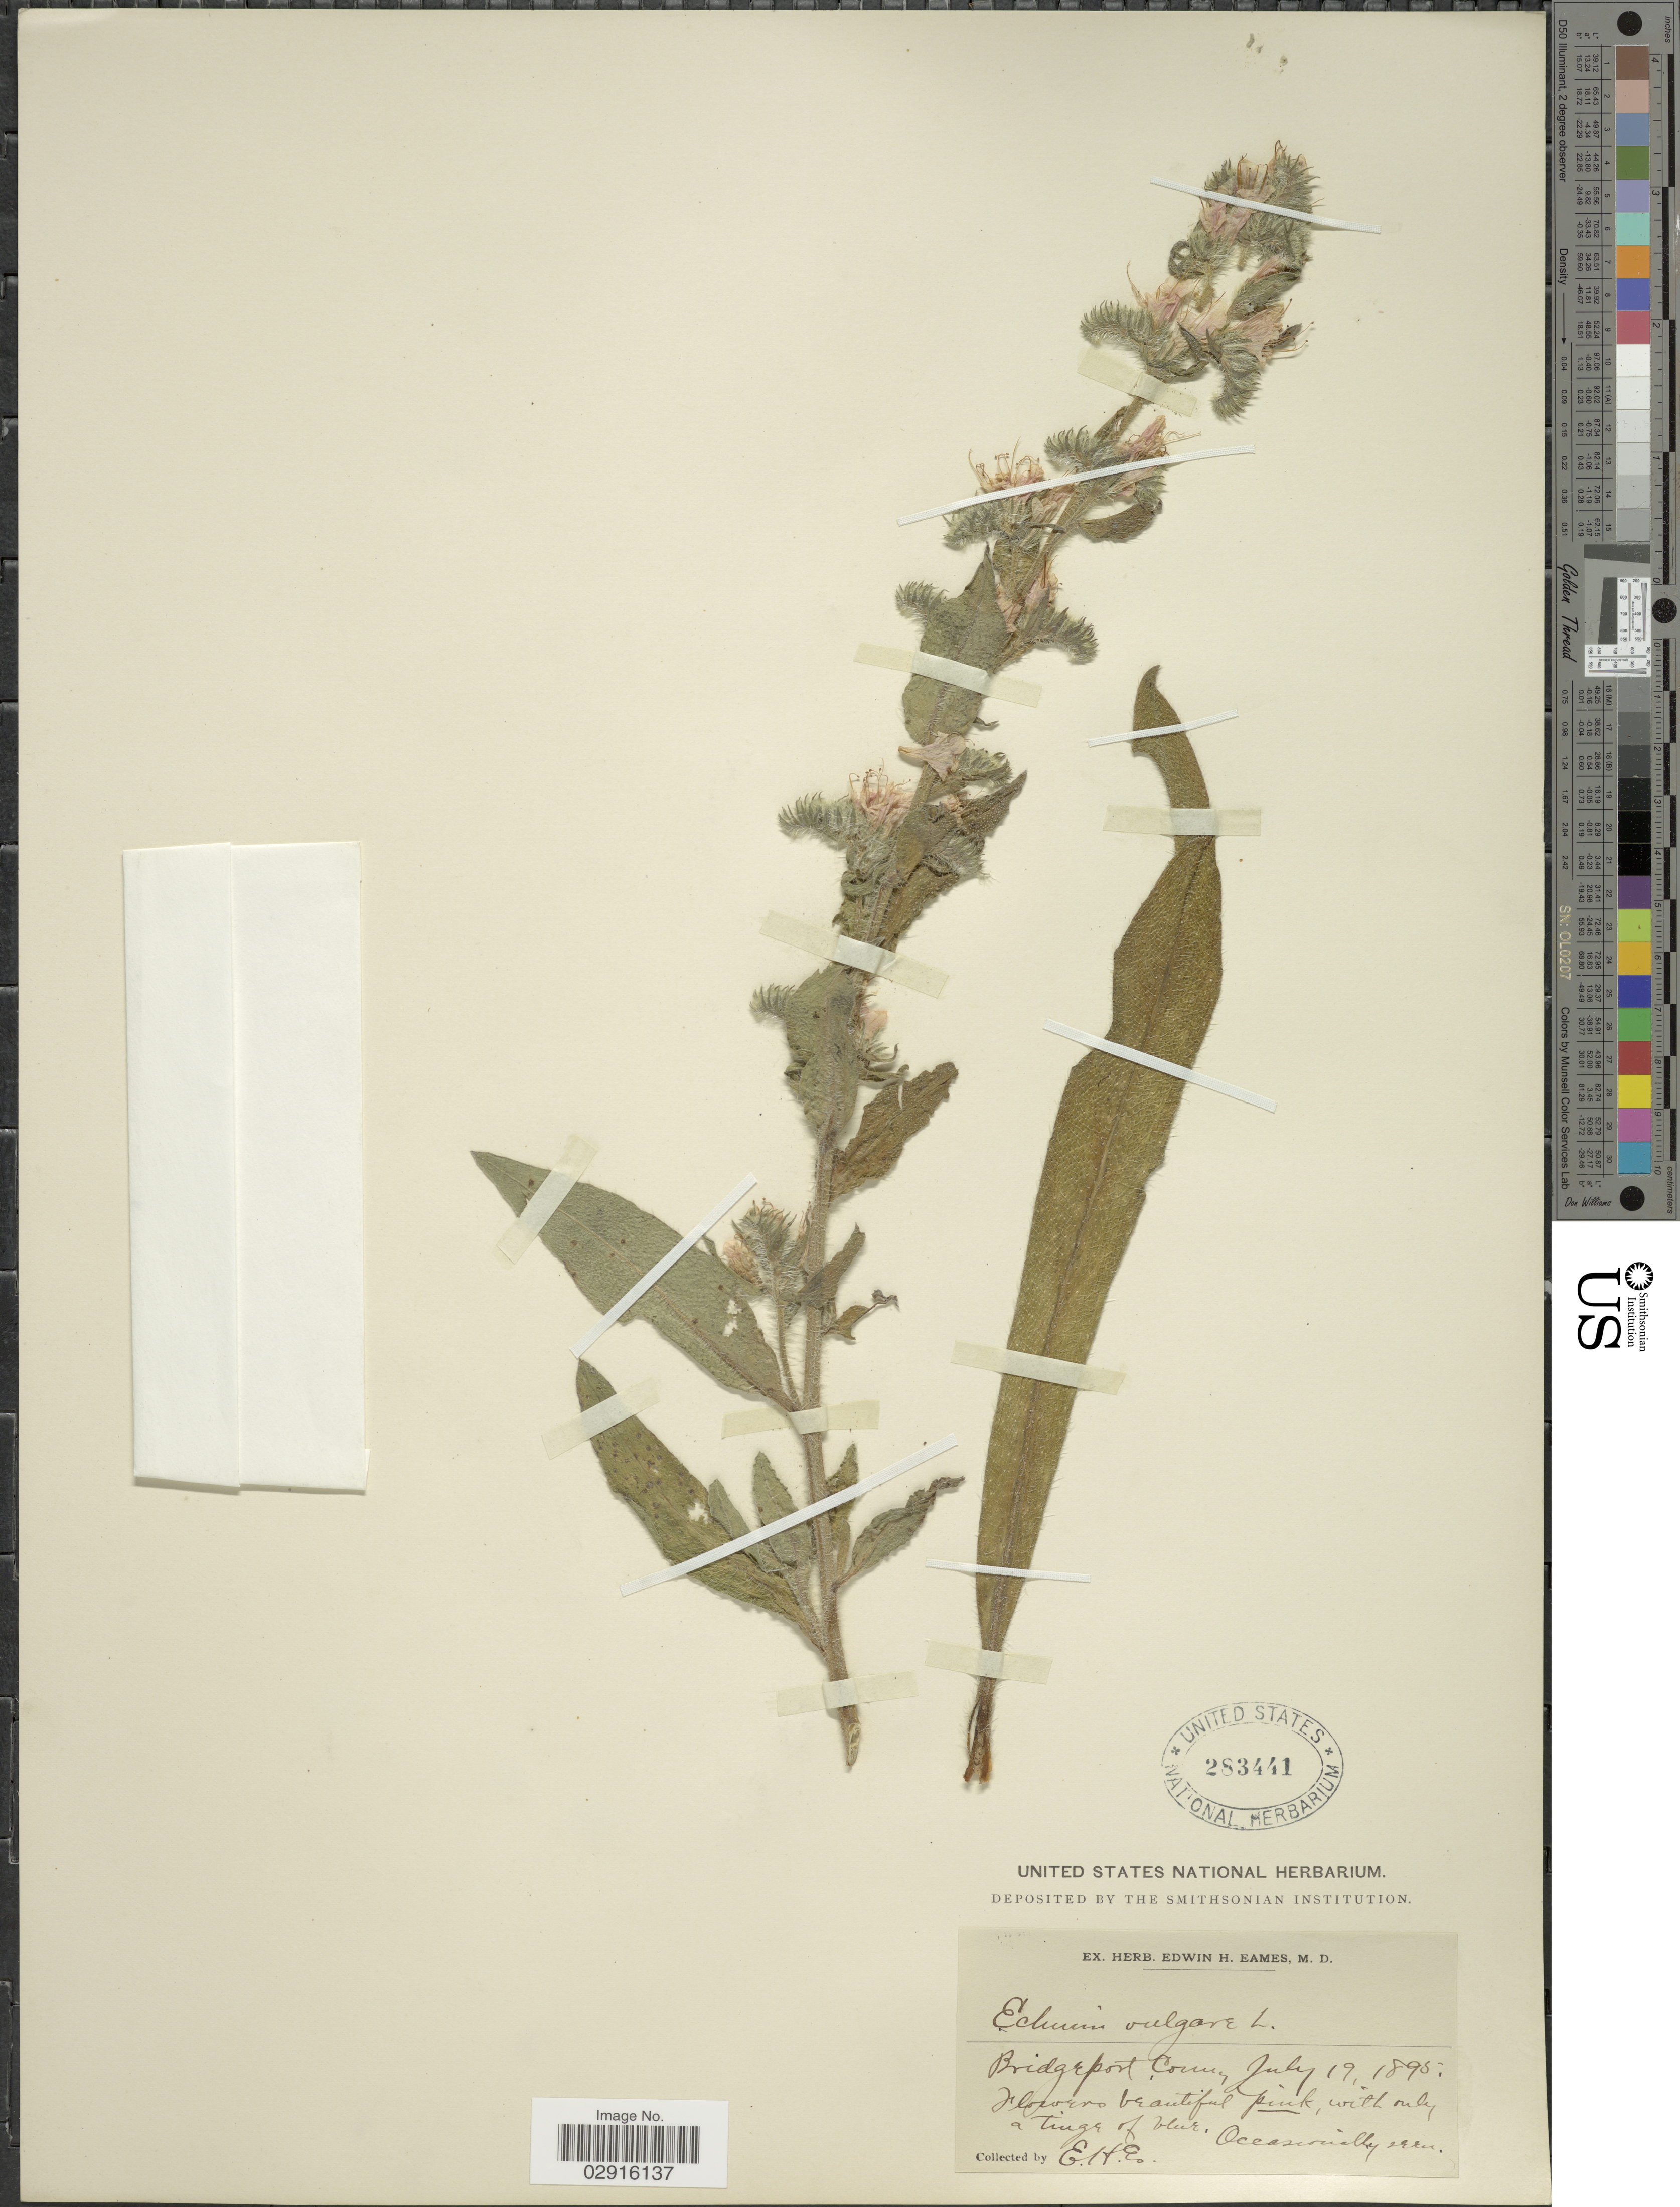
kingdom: Plantae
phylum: Tracheophyta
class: Magnoliopsida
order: Boraginales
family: Boraginaceae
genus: Echium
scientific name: Echium vulgare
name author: L.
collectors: E. H. Eames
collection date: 1895-07-19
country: United States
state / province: Connecticut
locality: Bridgeport Conn.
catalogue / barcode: US 283441